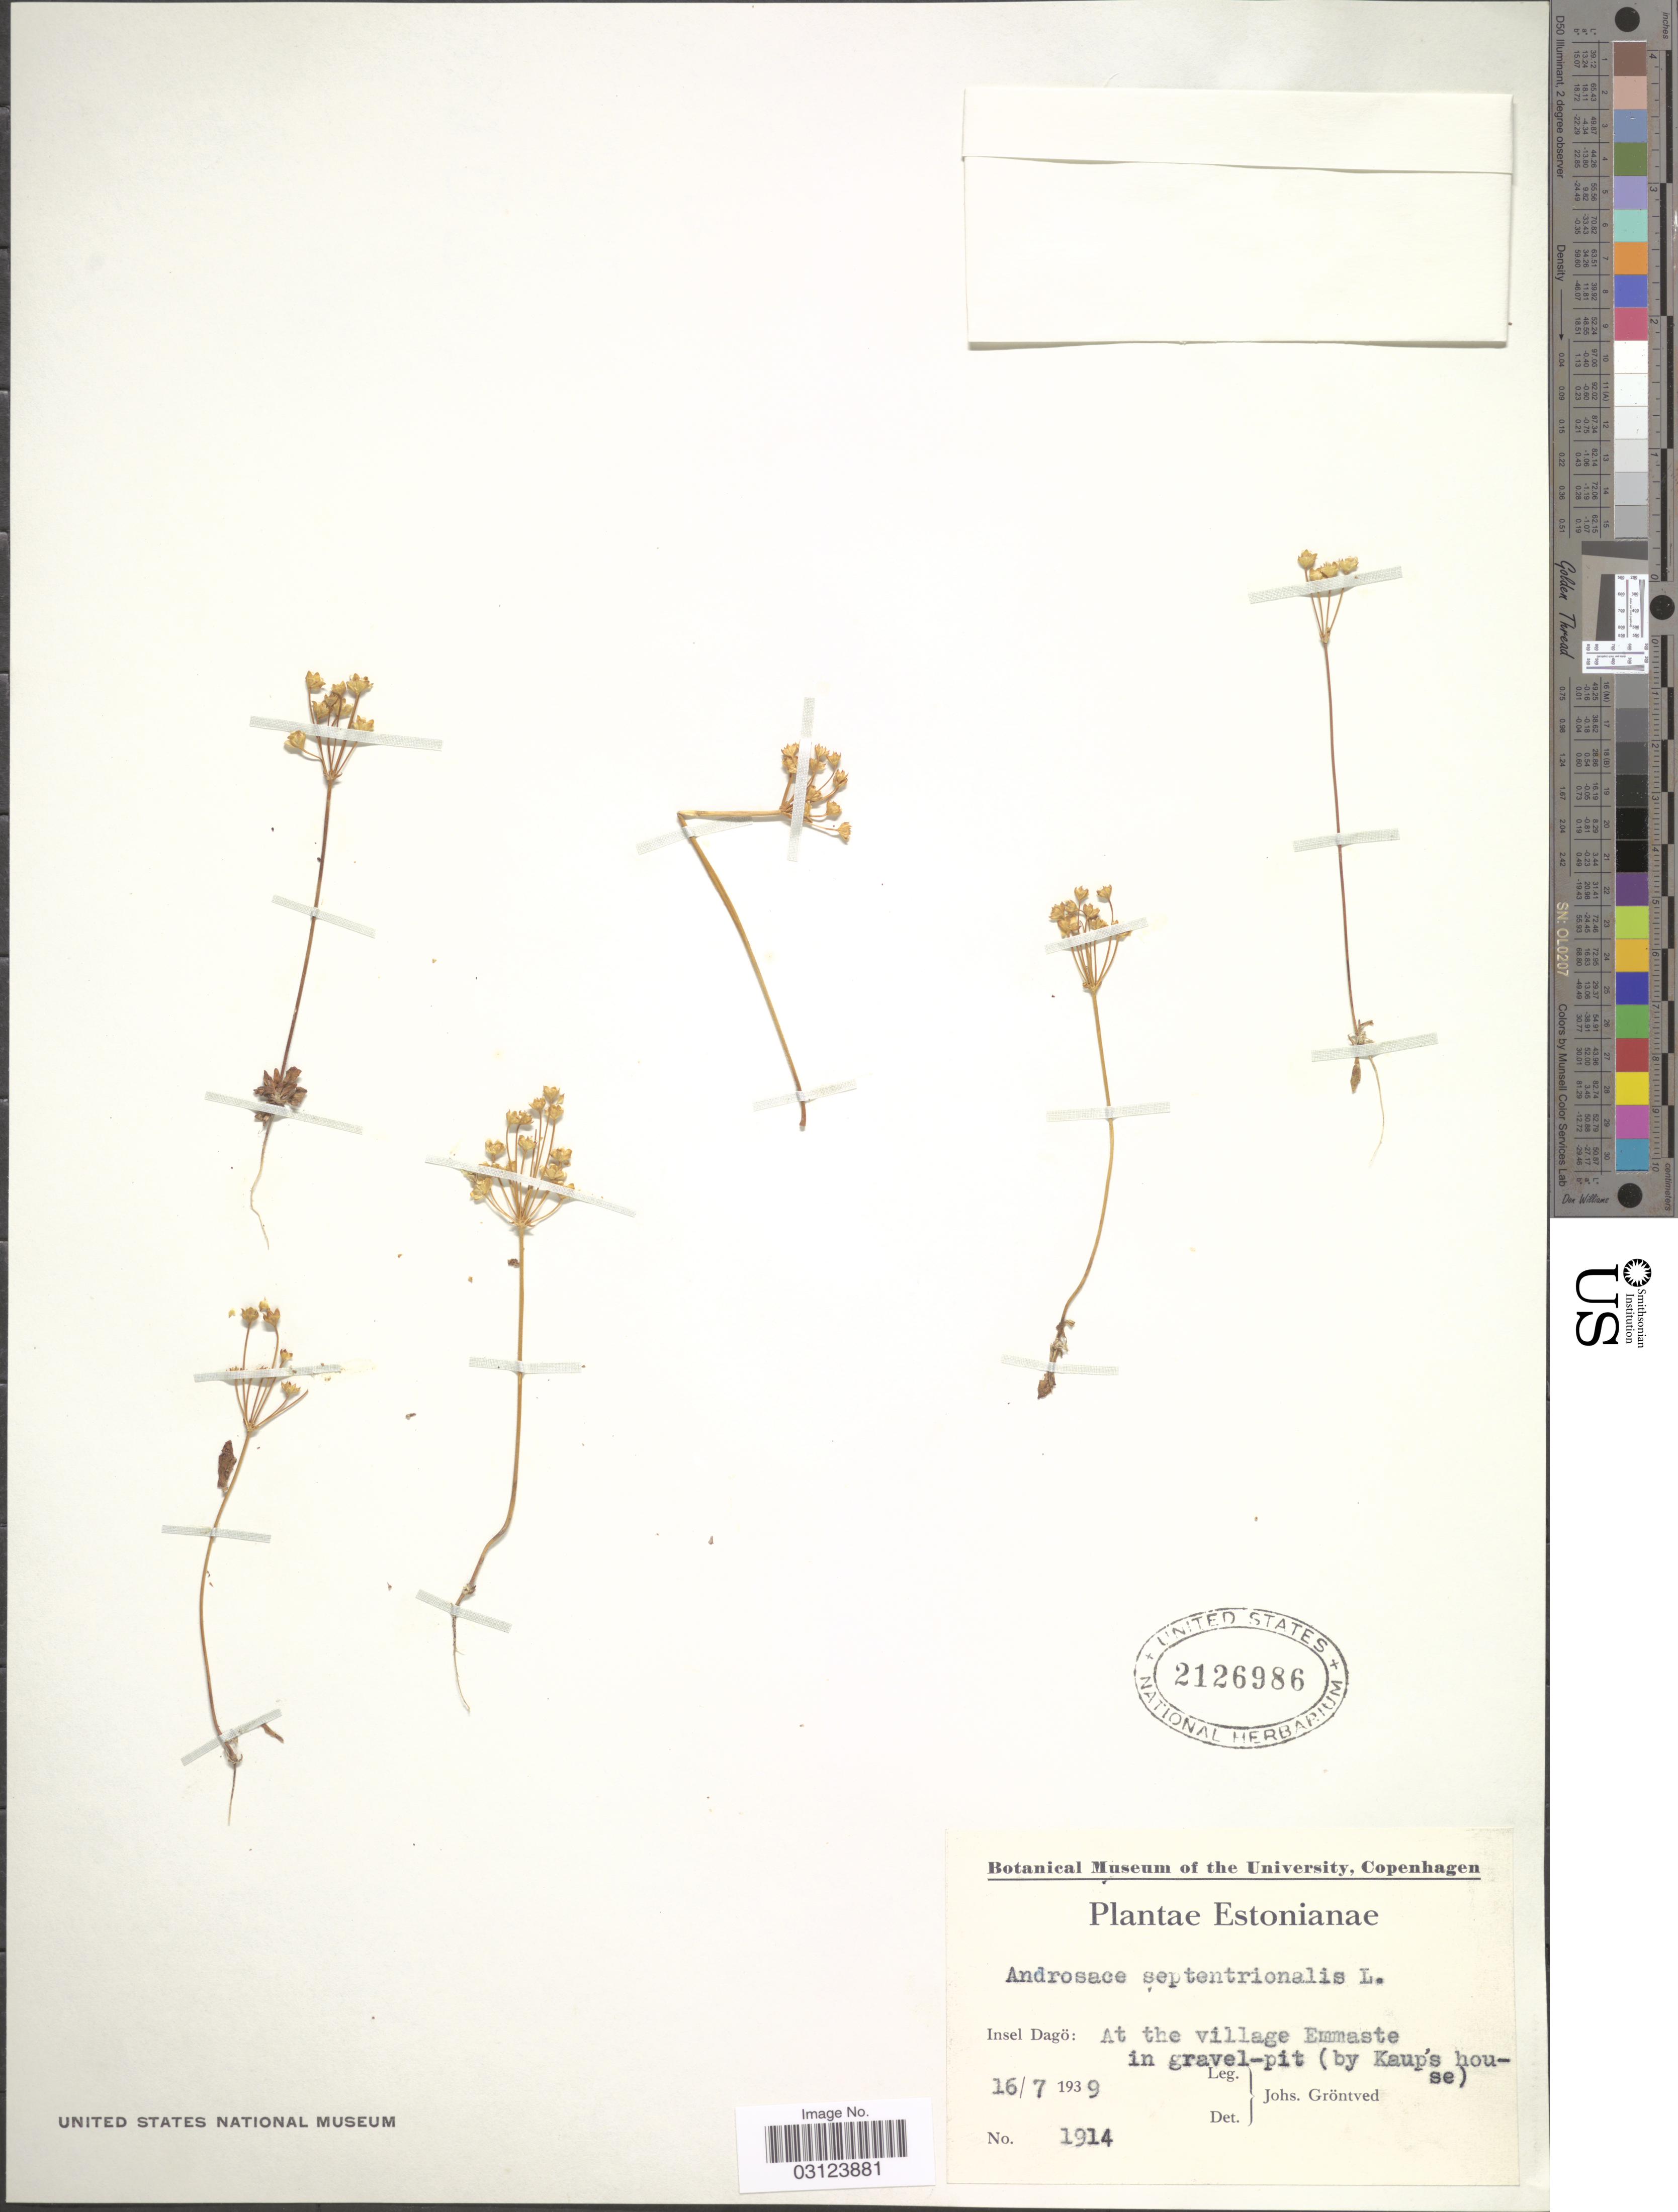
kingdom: Plantae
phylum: Tracheophyta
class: Magnoliopsida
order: Ericales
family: Primulaceae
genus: Androsace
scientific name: Androsace septentrionalis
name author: L.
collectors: J. Gröntved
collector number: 1914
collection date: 1939-07-16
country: Estonia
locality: Insel Dagö: At the village Emmaste in gravel-pit (by Kaup's house).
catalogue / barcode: US 2126986